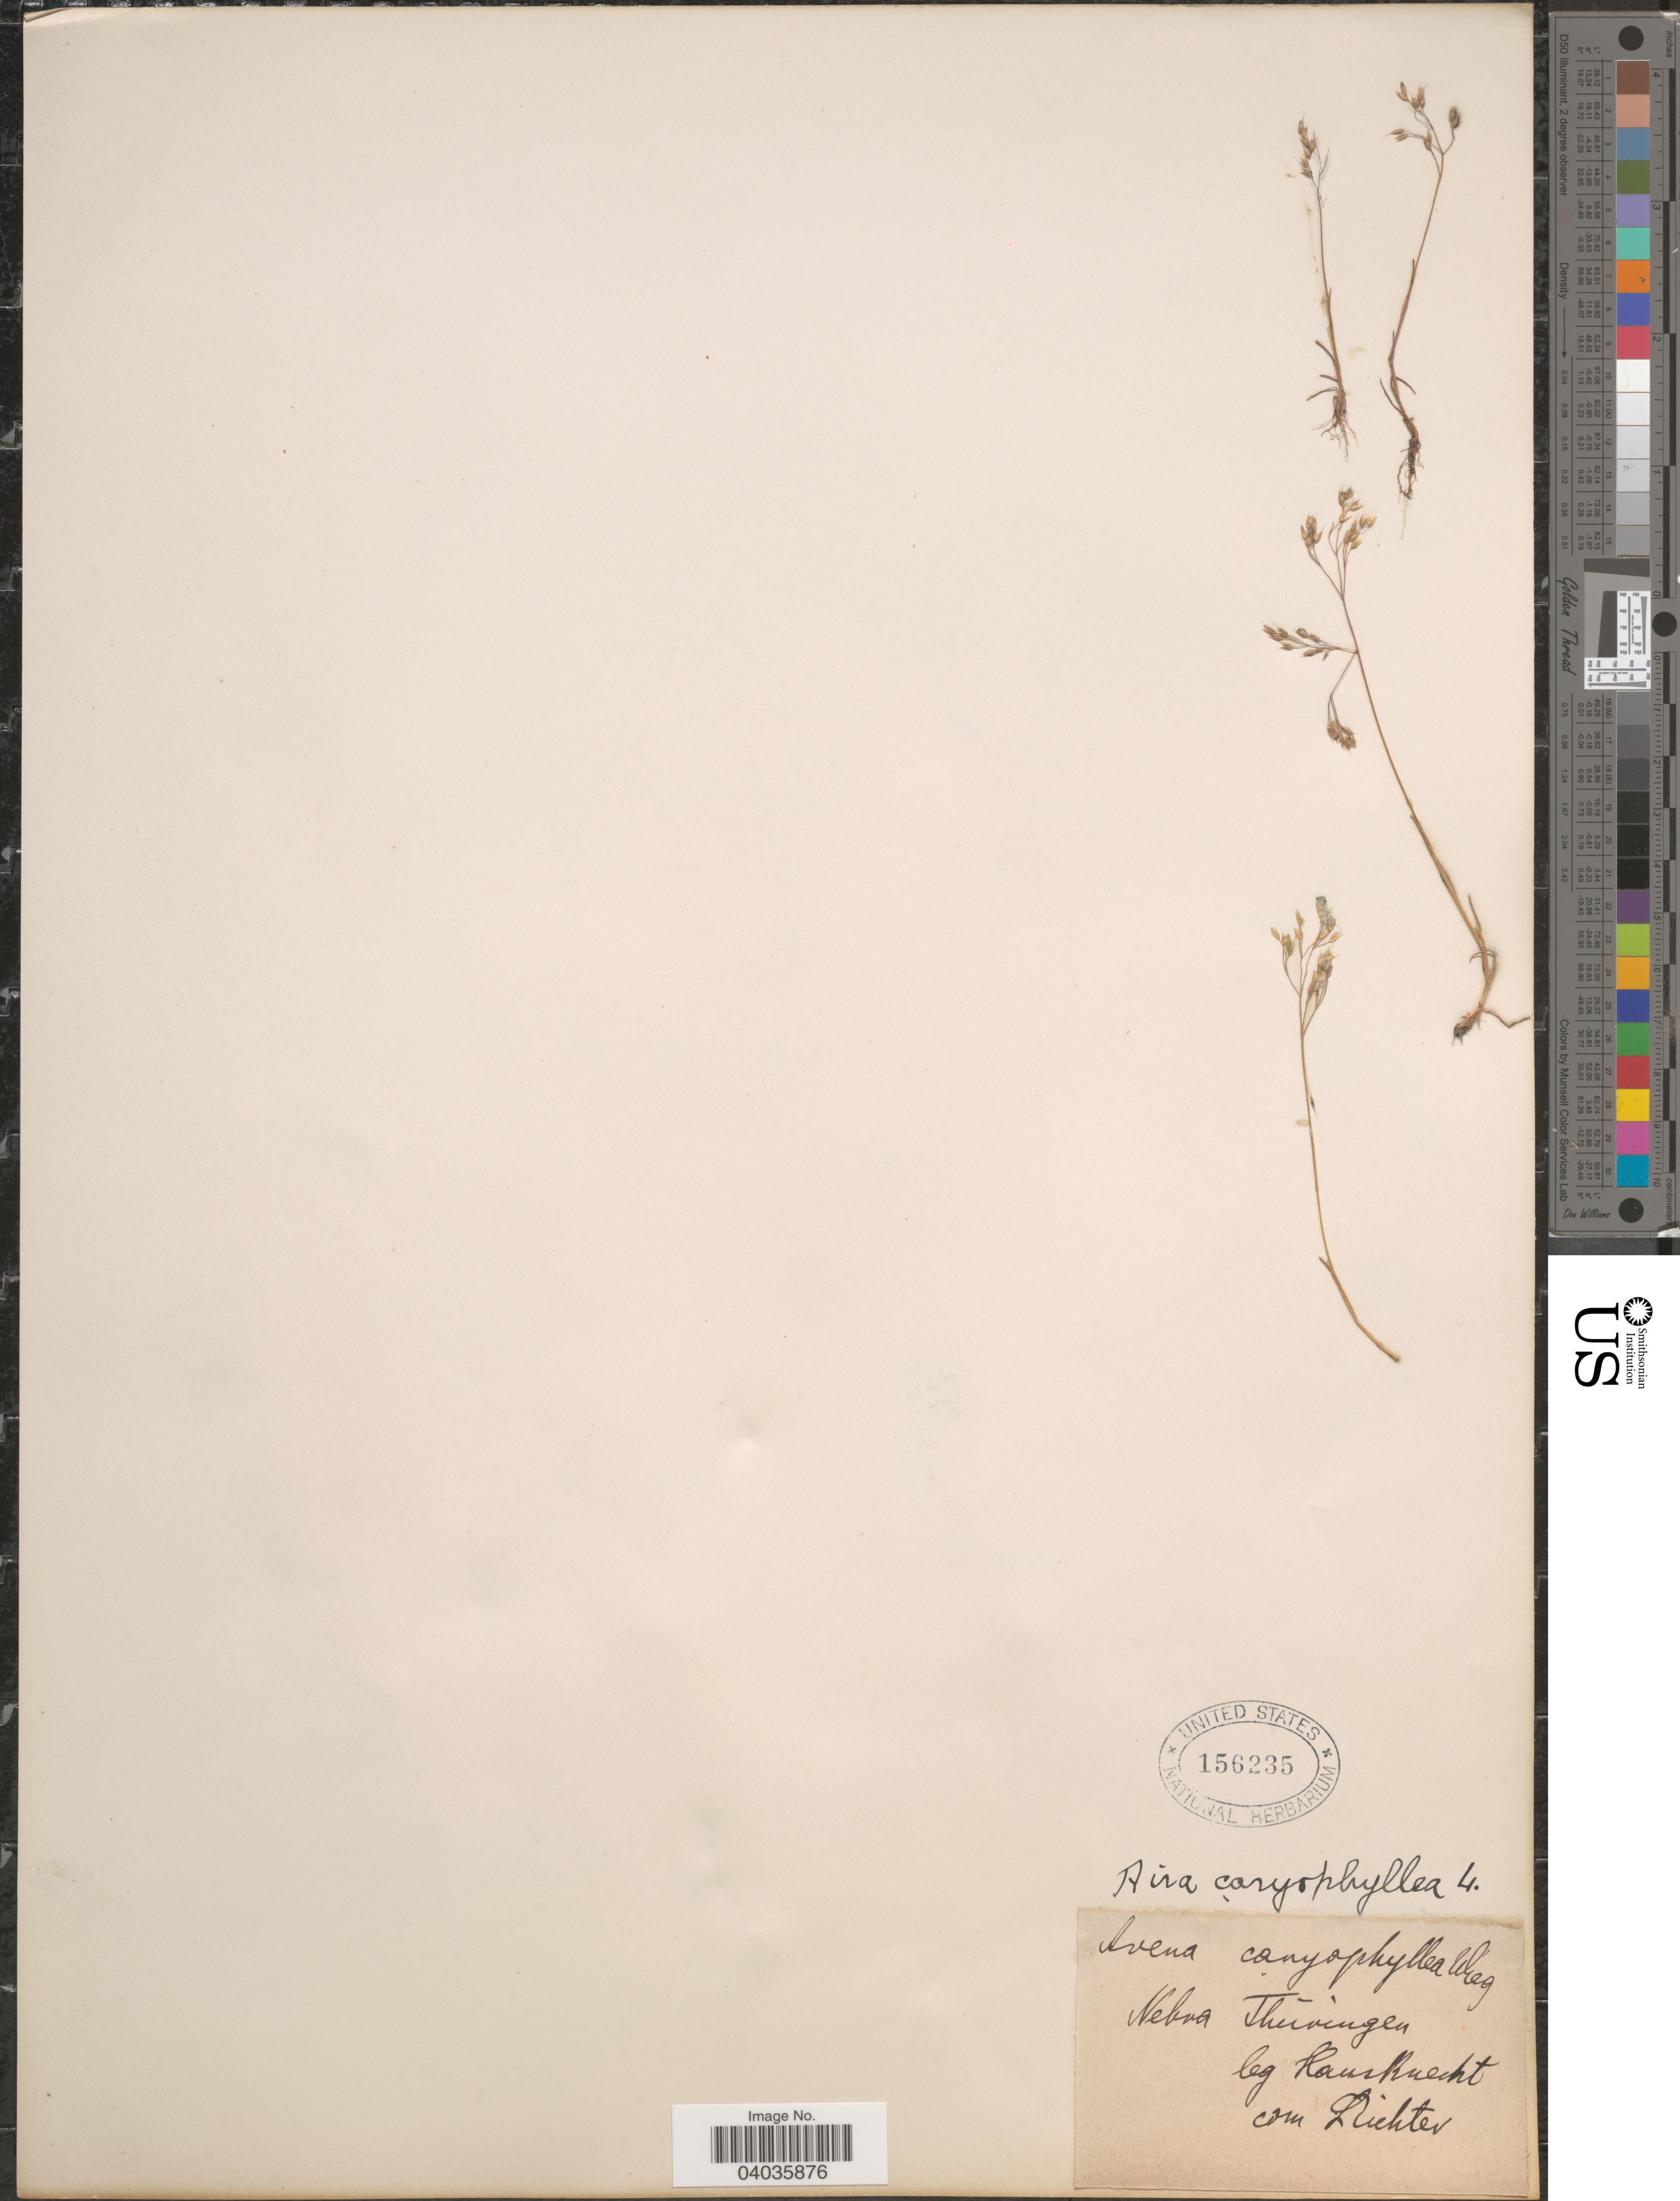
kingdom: Plantae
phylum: Tracheophyta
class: Liliopsida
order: Poales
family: Poaceae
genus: Aira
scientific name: Aira caryophyllea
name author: L.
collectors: Hausknecht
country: Germany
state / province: Thuringia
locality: Nebra Thüringen.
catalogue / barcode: US 156235